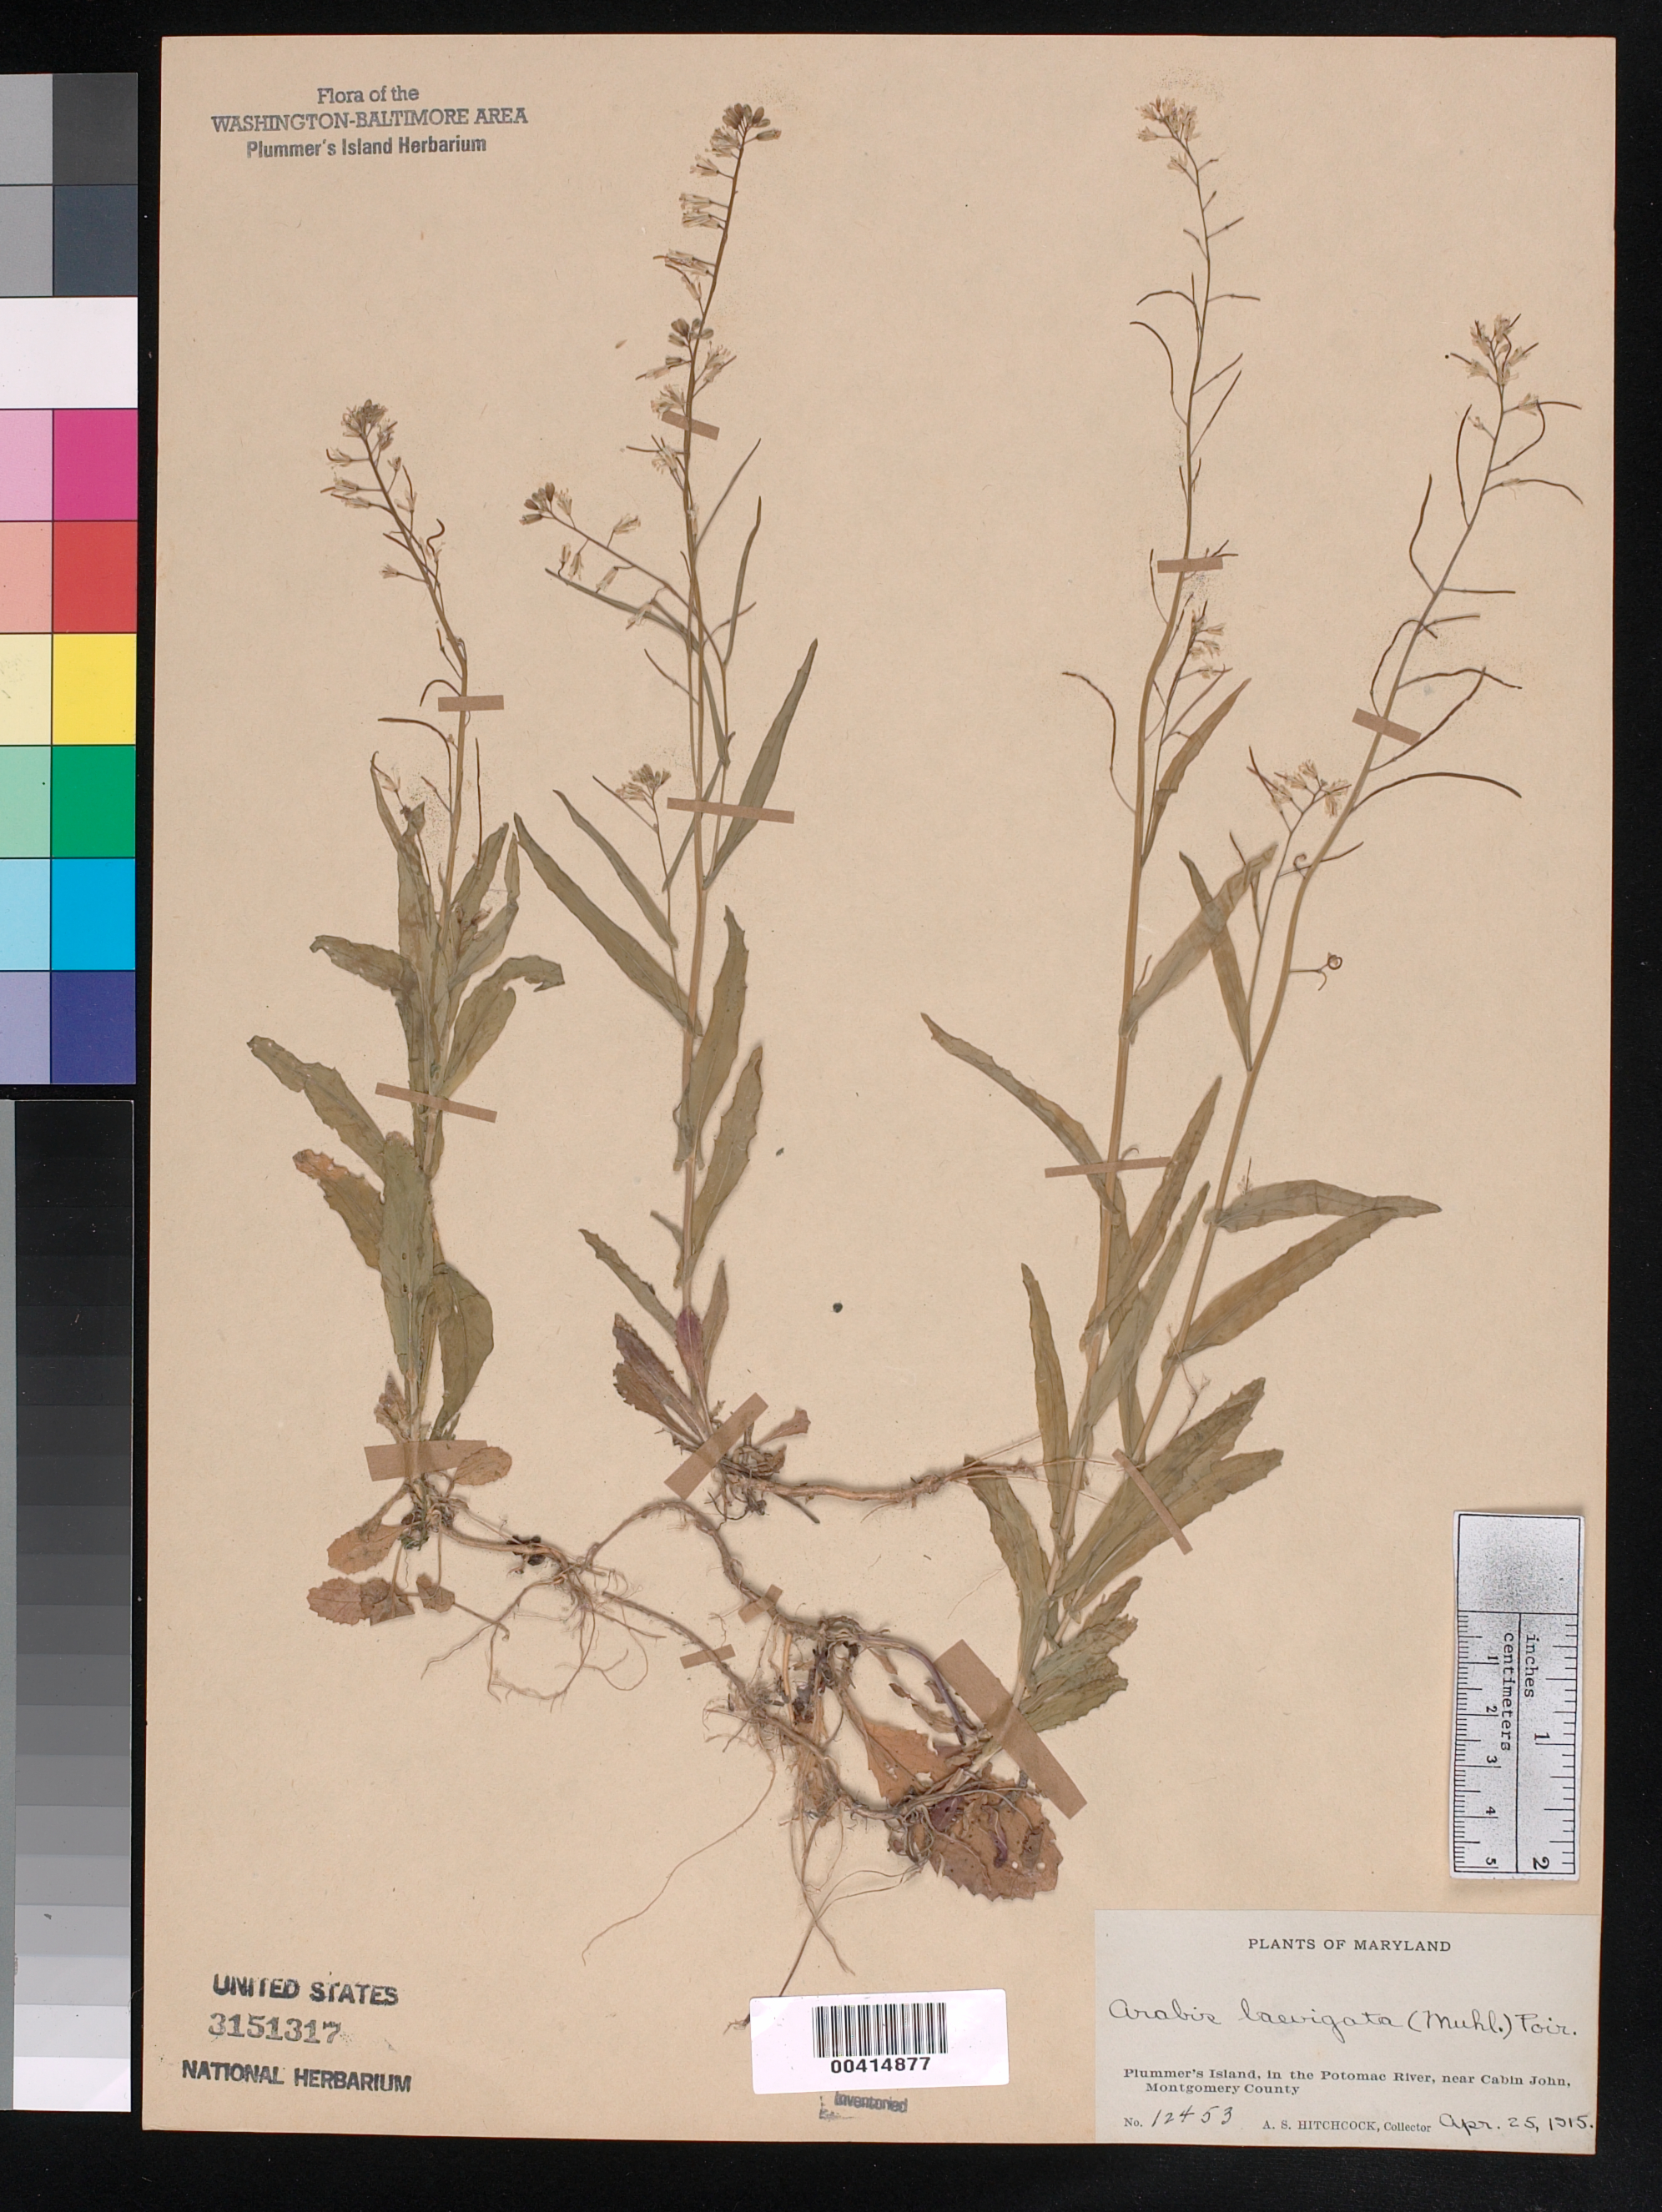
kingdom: Plantae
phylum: Tracheophyta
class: Magnoliopsida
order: Brassicales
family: Brassicaceae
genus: Boechera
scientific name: Boechera laevigata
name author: (Muhl. ex Willd.) Al-Shehbaz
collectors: A. S. Hitchcock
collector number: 12453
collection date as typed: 25 Apr 1915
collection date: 1915-04-25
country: United States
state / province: Maryland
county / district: Montgomery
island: Plummers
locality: Plummer's Island C. & O. Canal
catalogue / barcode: US 3151317